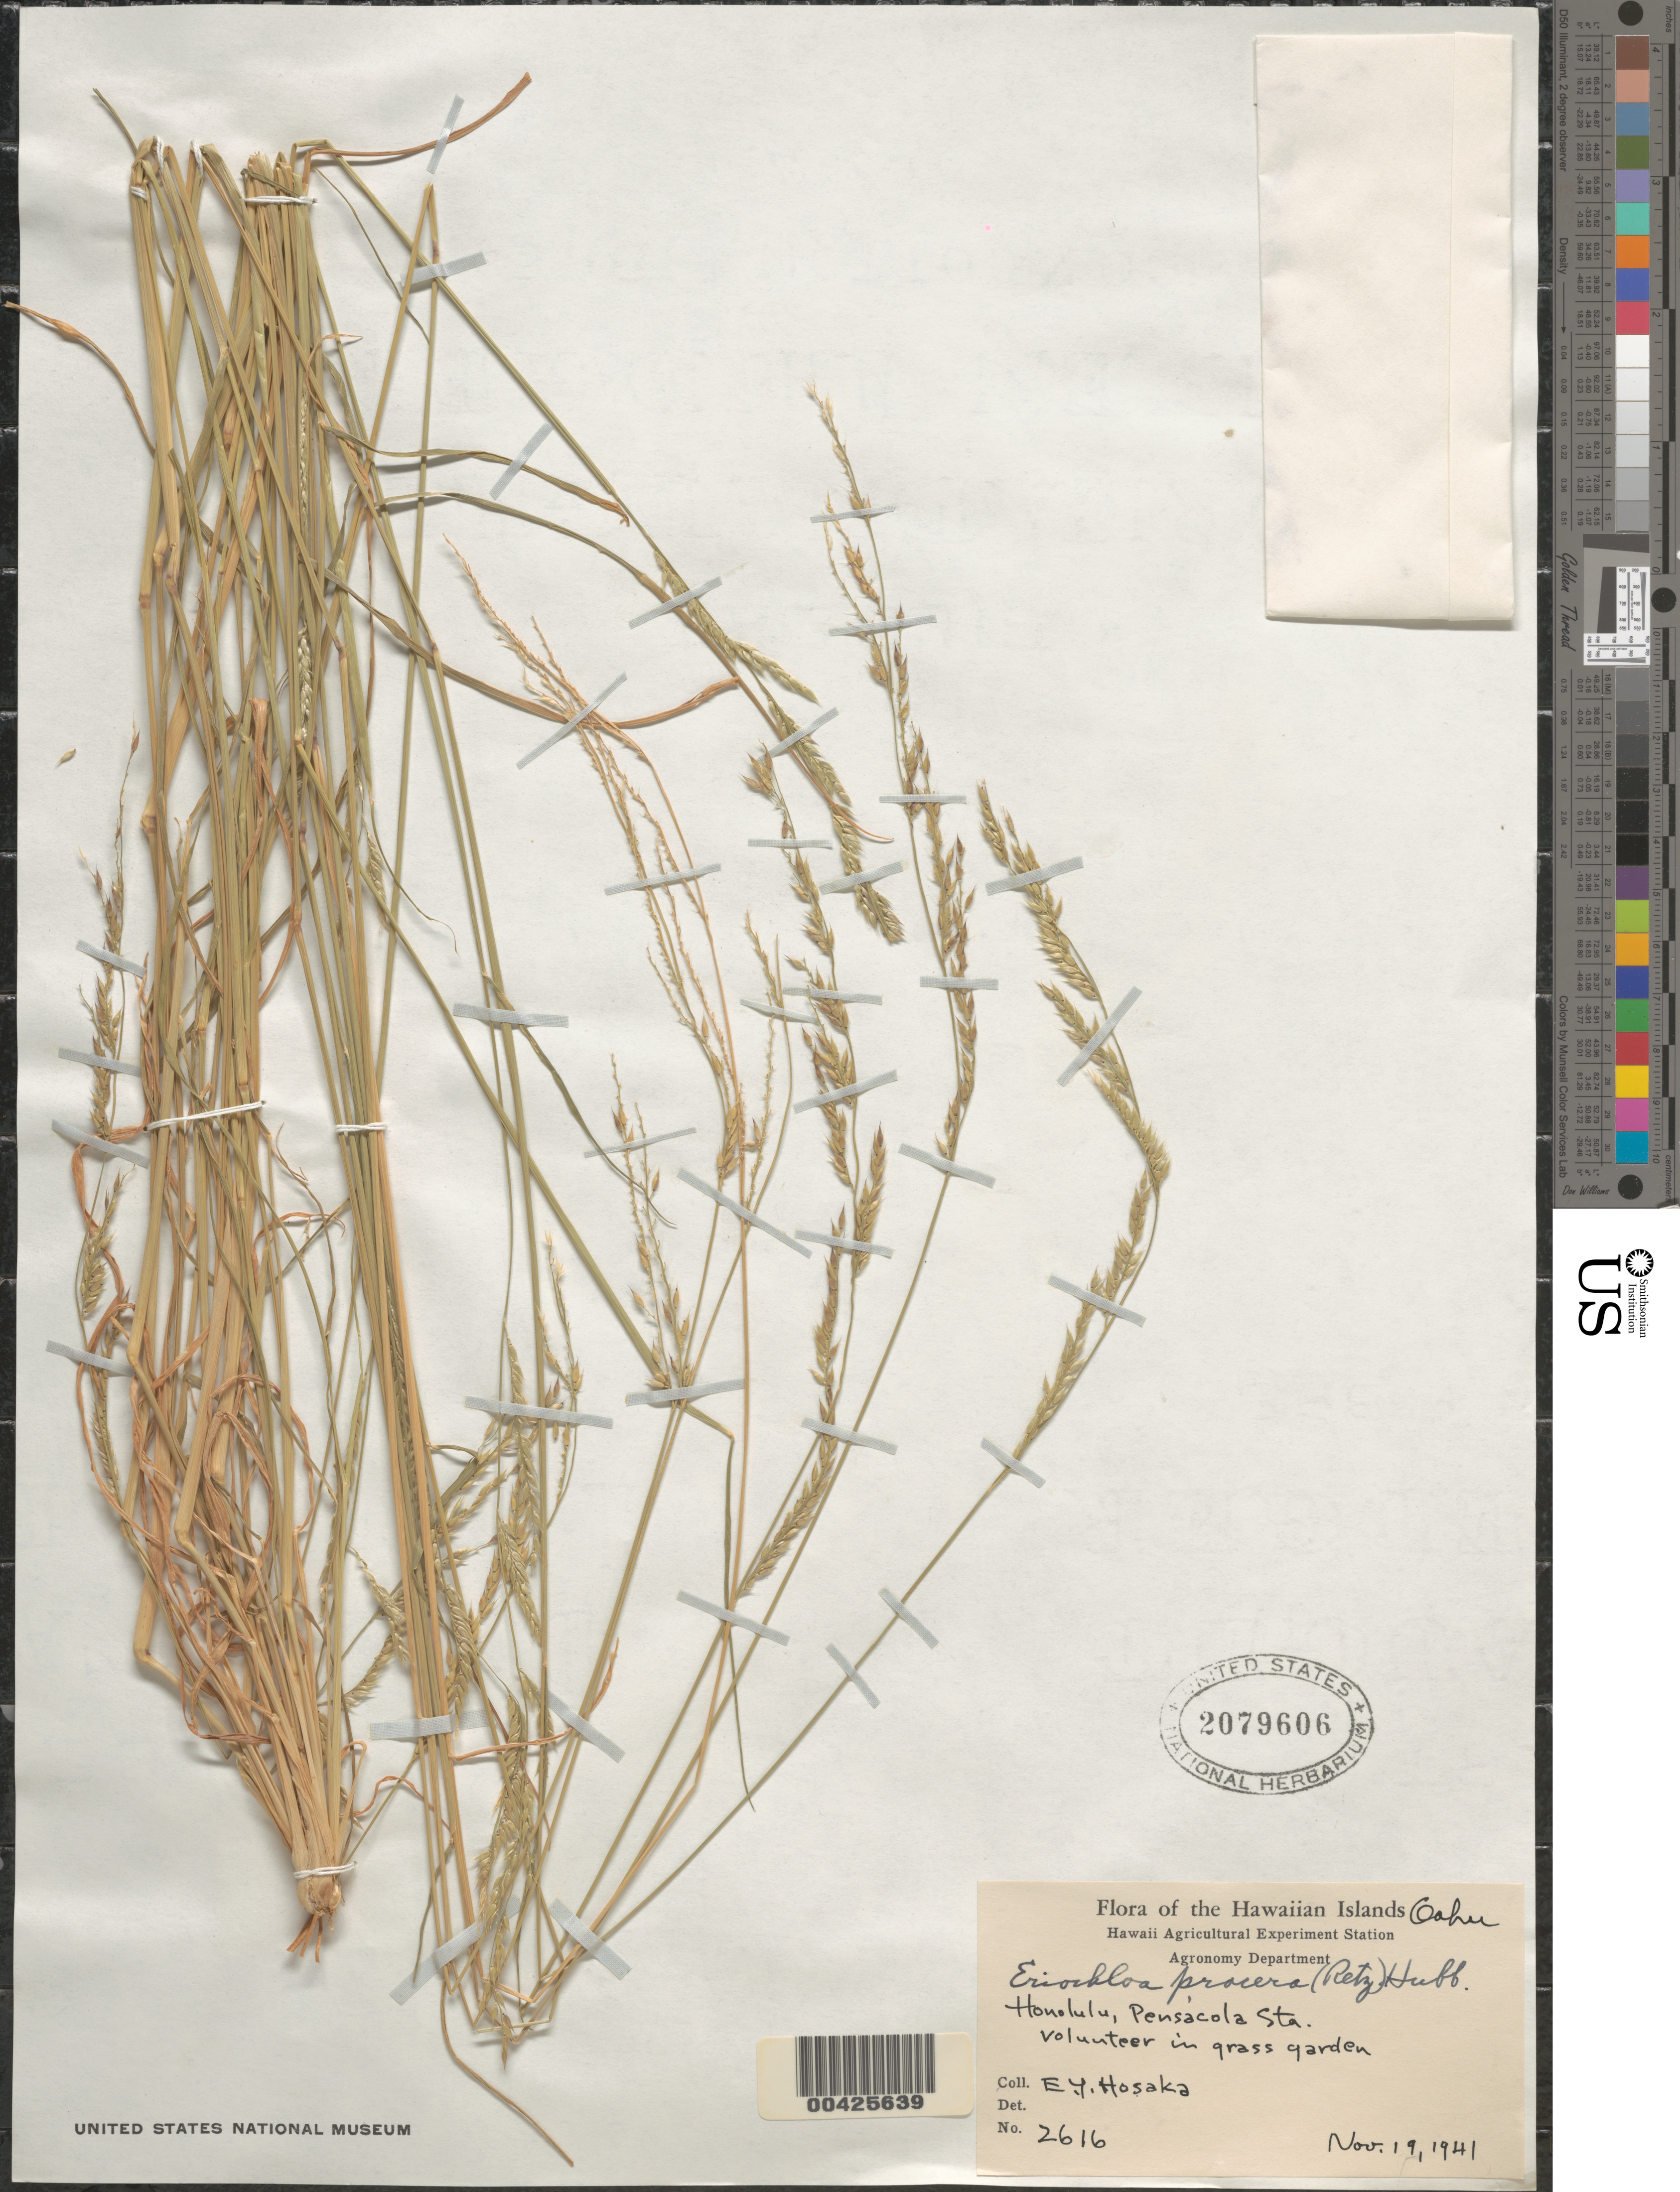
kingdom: Plantae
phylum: Tracheophyta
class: Liliopsida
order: Poales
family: Poaceae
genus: Eriochloa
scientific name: Eriochloa procera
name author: (Retz.) C.E. Hubb.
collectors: E. Y. Hosaka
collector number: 2616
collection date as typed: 19 Nov 1941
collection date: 1941-11-19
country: United States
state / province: Hawaii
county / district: Honolulu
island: Oahu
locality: Honolulu, Pensacola Station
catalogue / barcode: US 2079606